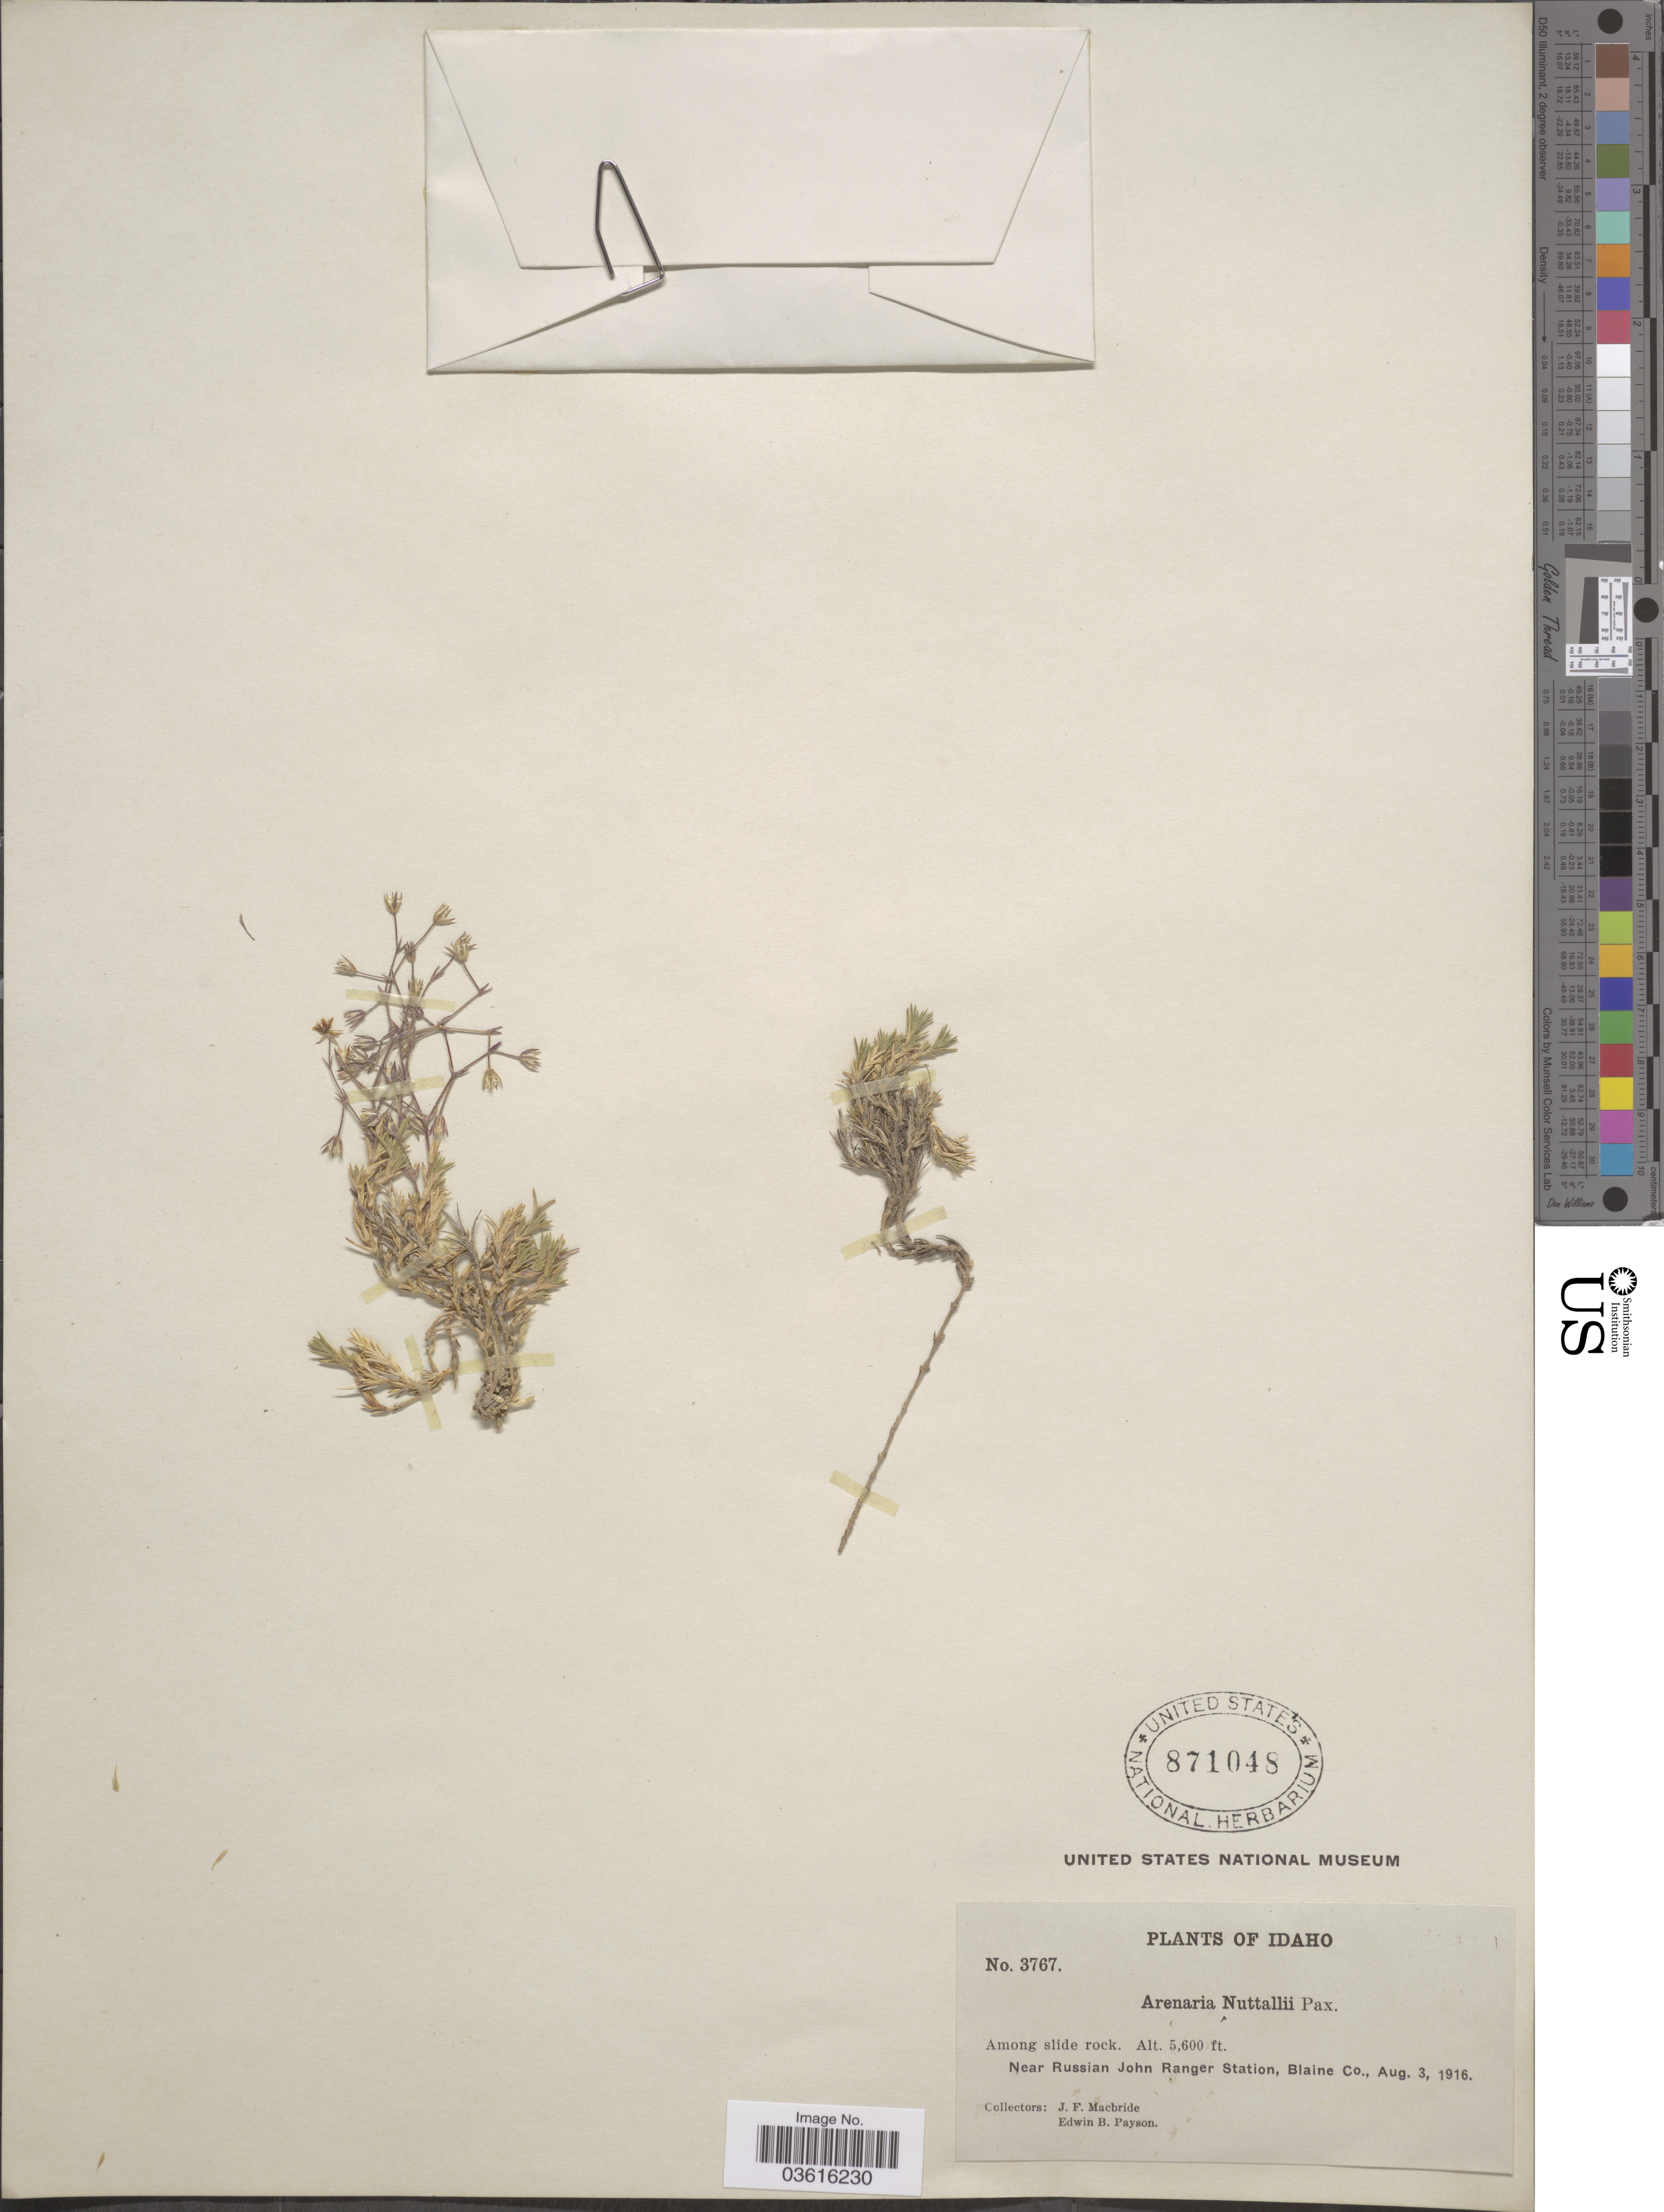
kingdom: Plantae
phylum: Tracheophyta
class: Magnoliopsida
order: Caryophyllales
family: Caryophyllaceae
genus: Minuartia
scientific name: Minuartia nuttallii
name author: (Pax) Briq.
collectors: J. F. Macbride & E. B. Payson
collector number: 3767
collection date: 1916-08-03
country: United States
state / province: Idaho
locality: Idaho. Among slide rock. Near Russian John Ranger Station, Blaine Co.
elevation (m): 1707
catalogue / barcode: US 871048